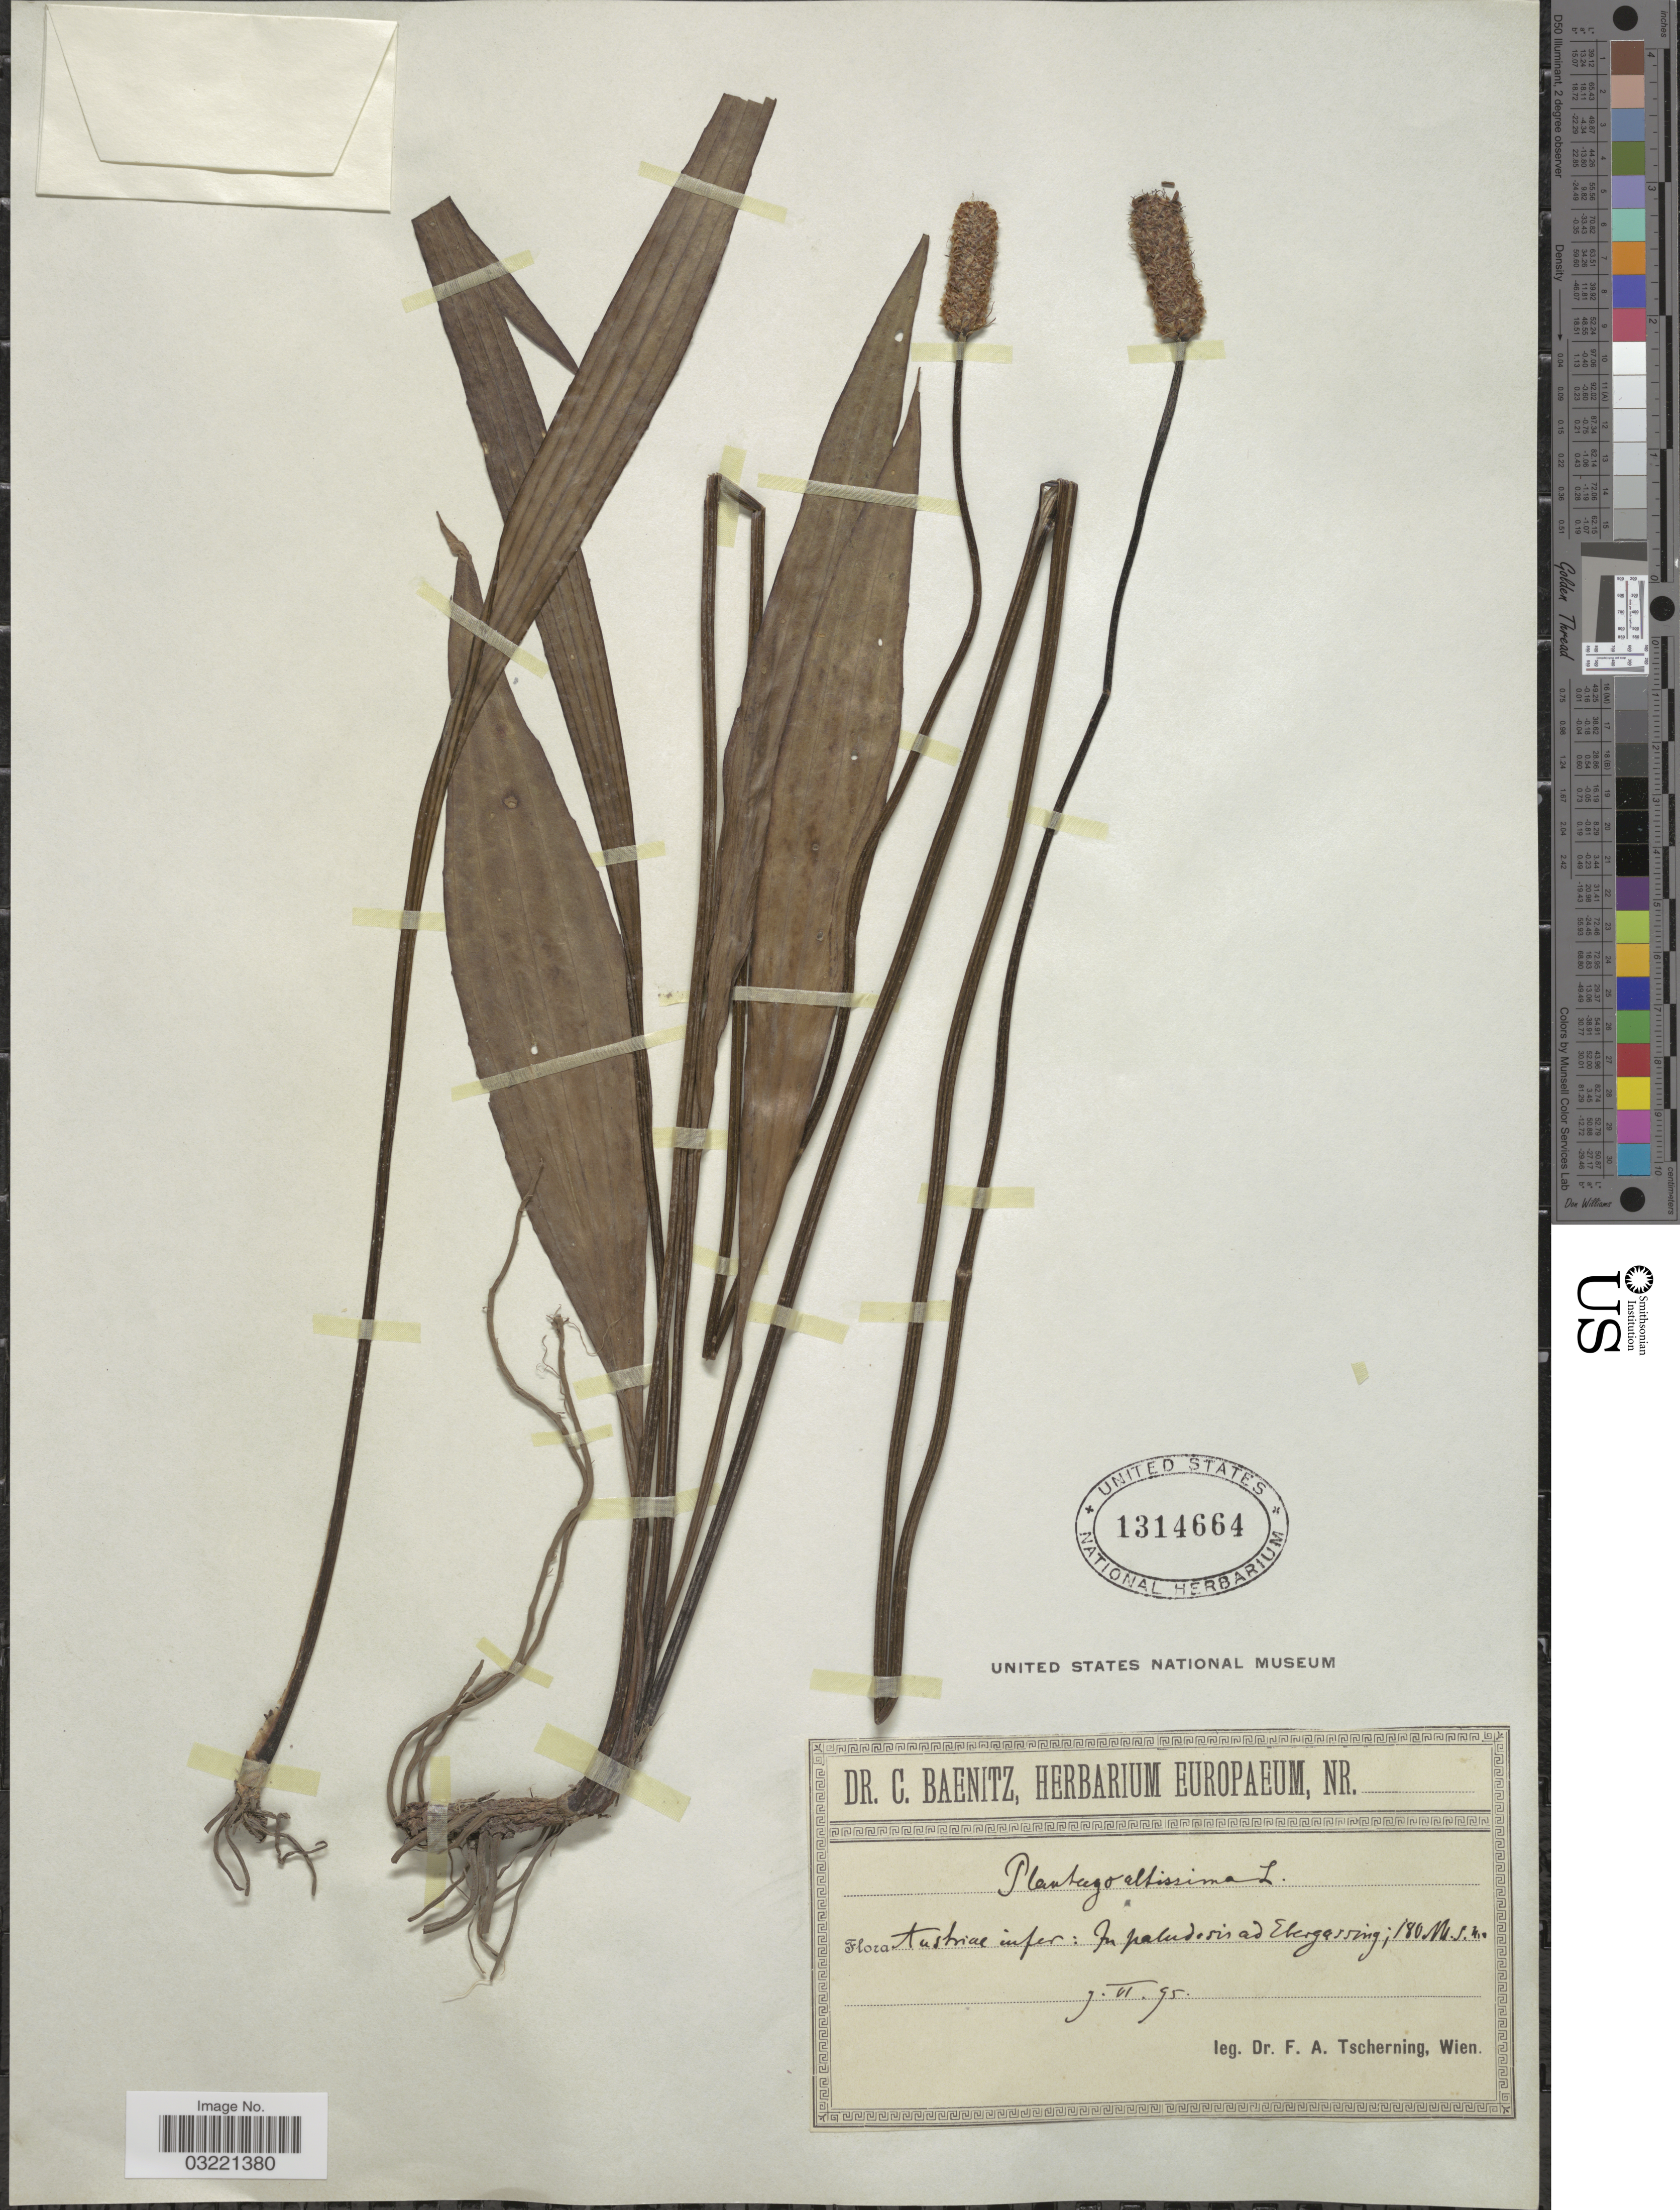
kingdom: Plantae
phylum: Tracheophyta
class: Magnoliopsida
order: Lamiales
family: Plantaginaceae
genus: Plantago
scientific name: Plantago altissima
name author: L.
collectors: F. A. Tscherning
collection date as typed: Transcribed d/m/y: 9/6/95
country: Austria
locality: Austriæ infer: In paludosis ad Ebergassing.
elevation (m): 180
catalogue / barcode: US 1314664